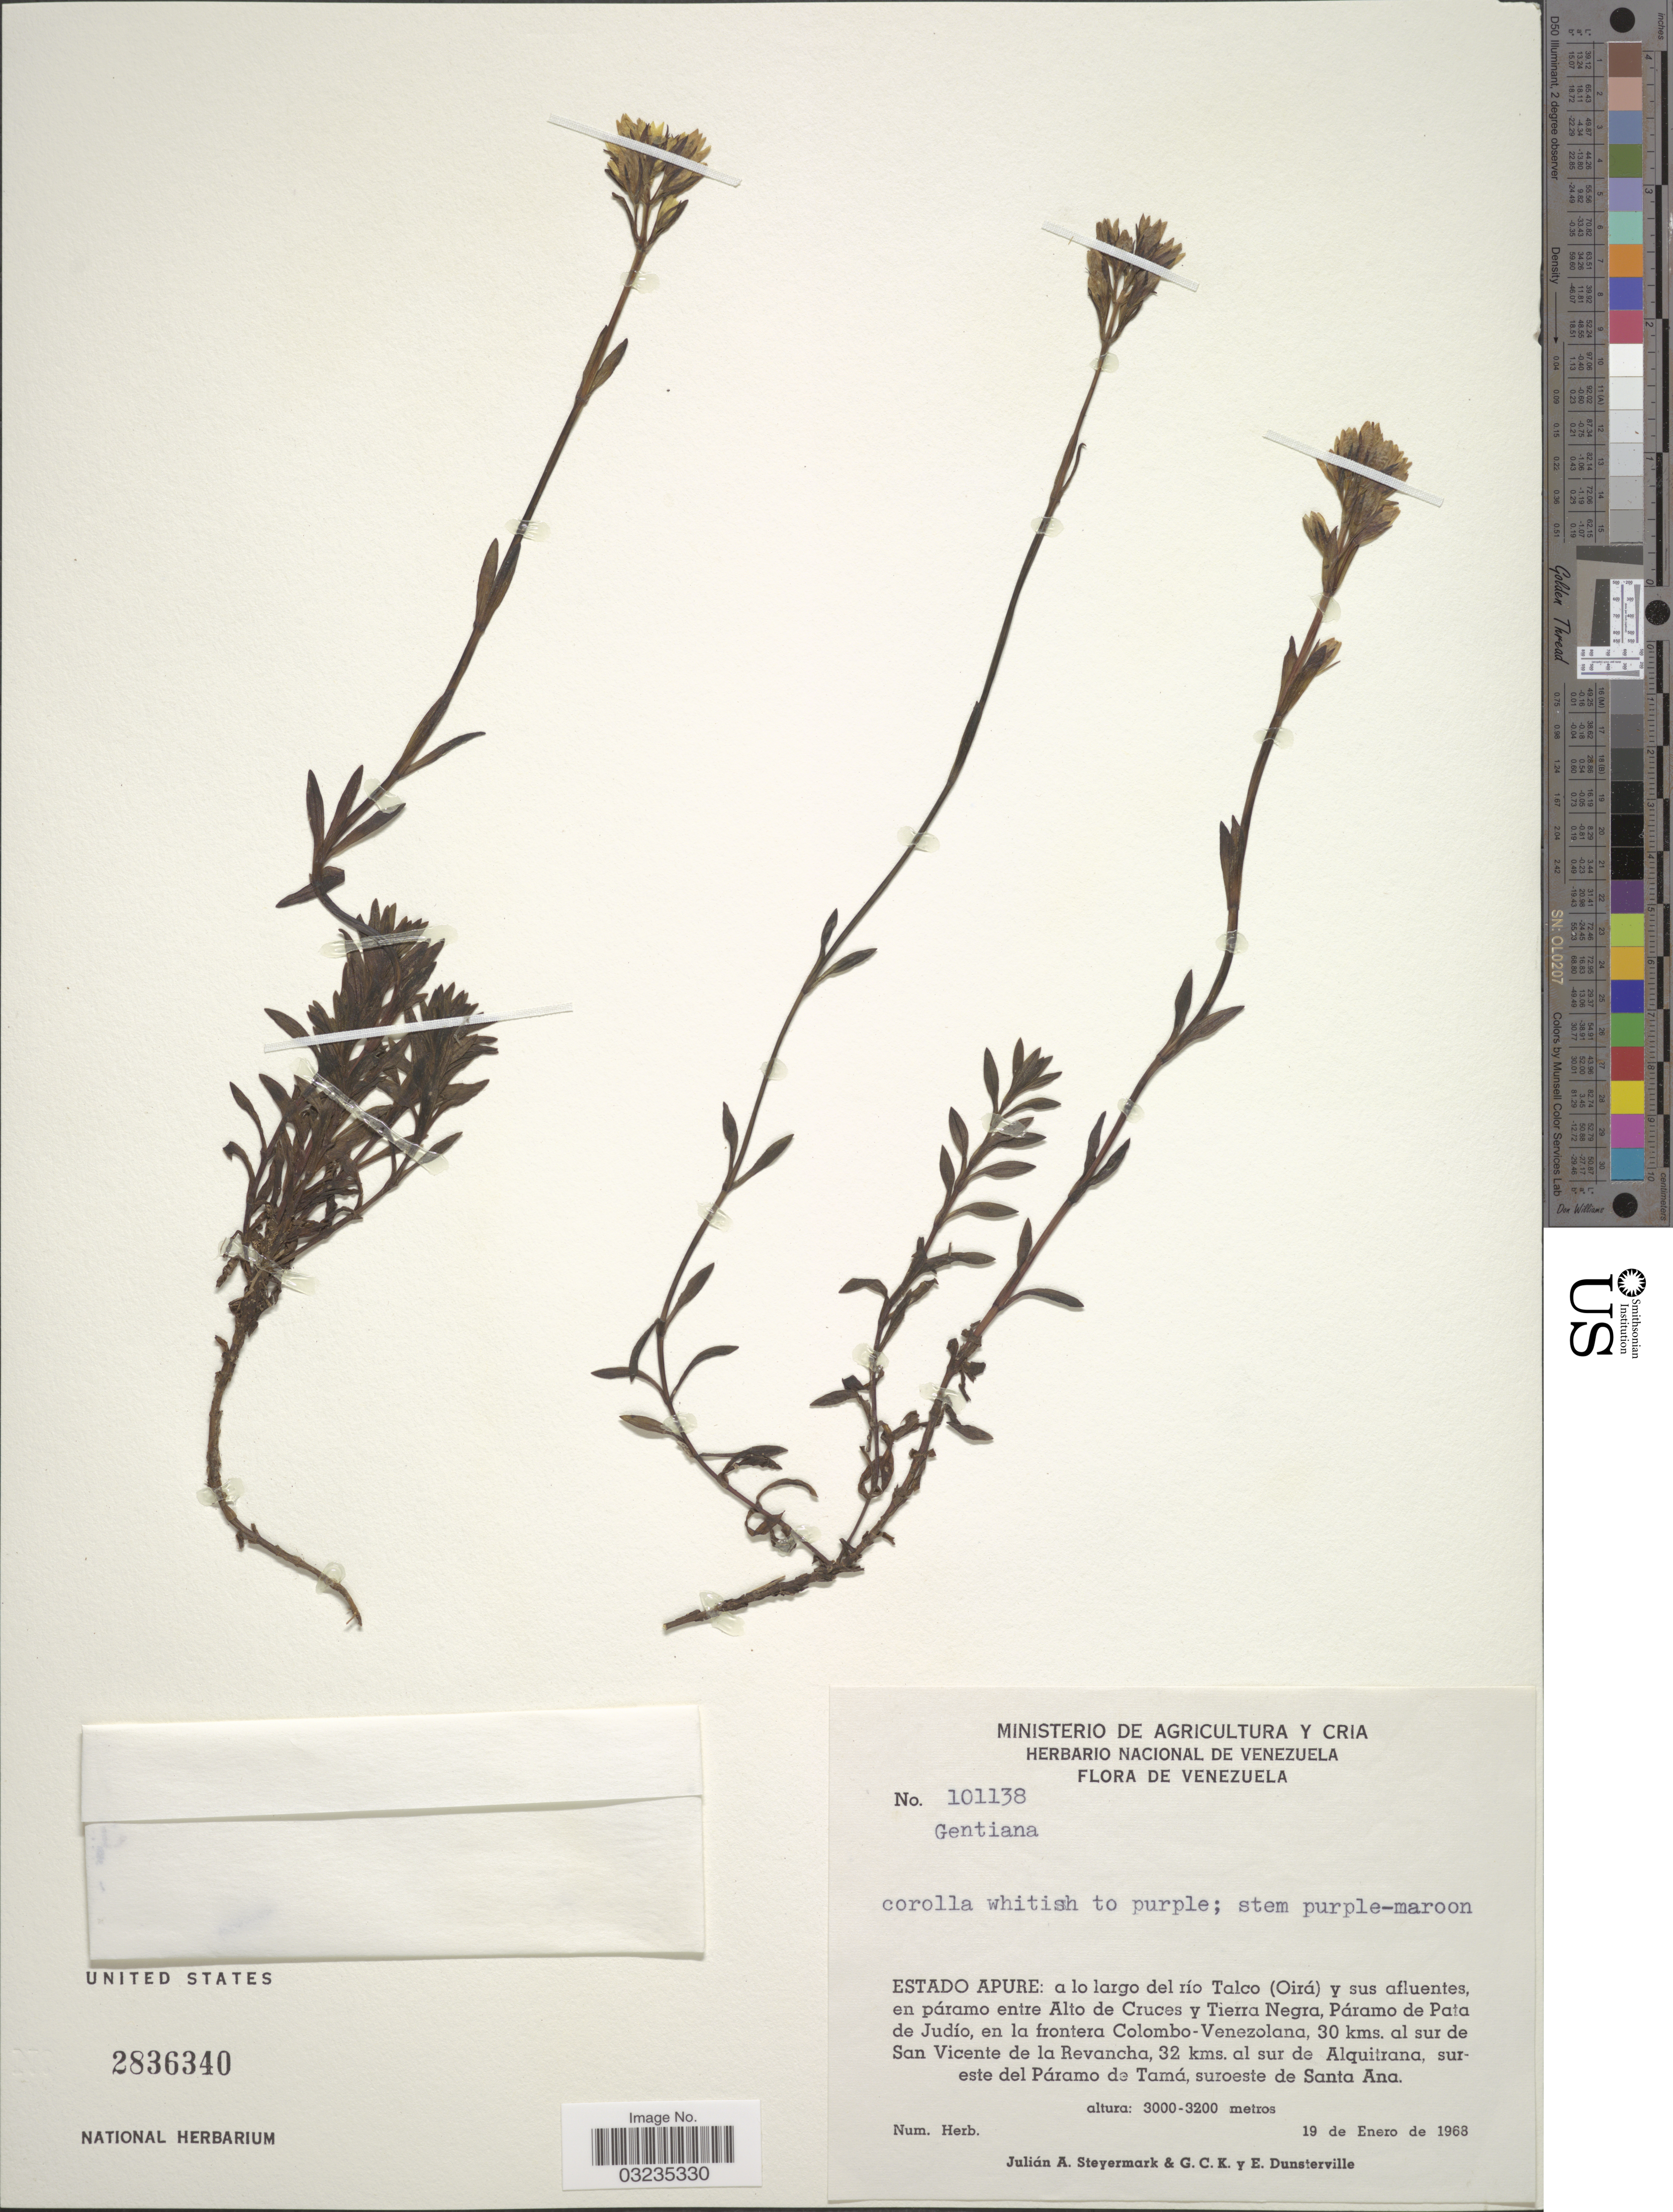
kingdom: Plantae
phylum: Tracheophyta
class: Magnoliopsida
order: Gentianales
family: Gentianaceae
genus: Gentiana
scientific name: Gentiana sp.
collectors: J. Steyermark, G. C. K. Dunsterville & E. Dunsterville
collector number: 101138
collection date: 1968-01-19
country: Venezuela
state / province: Apure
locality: A lo largo del río Talco (Oirá) y sus afluentes, en páramo entre Alto de Cruces y Tierra Negra, Páramo de Pata de Judio, en la frontera Colombo-Venezolana, 30 kms. al sur de San Vicente de la Revancha, 32 kms. al sur de Alquitrana, sureste del Páramo de Tamá, suroeste de Santa Ana.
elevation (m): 3000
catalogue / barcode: US 2836340